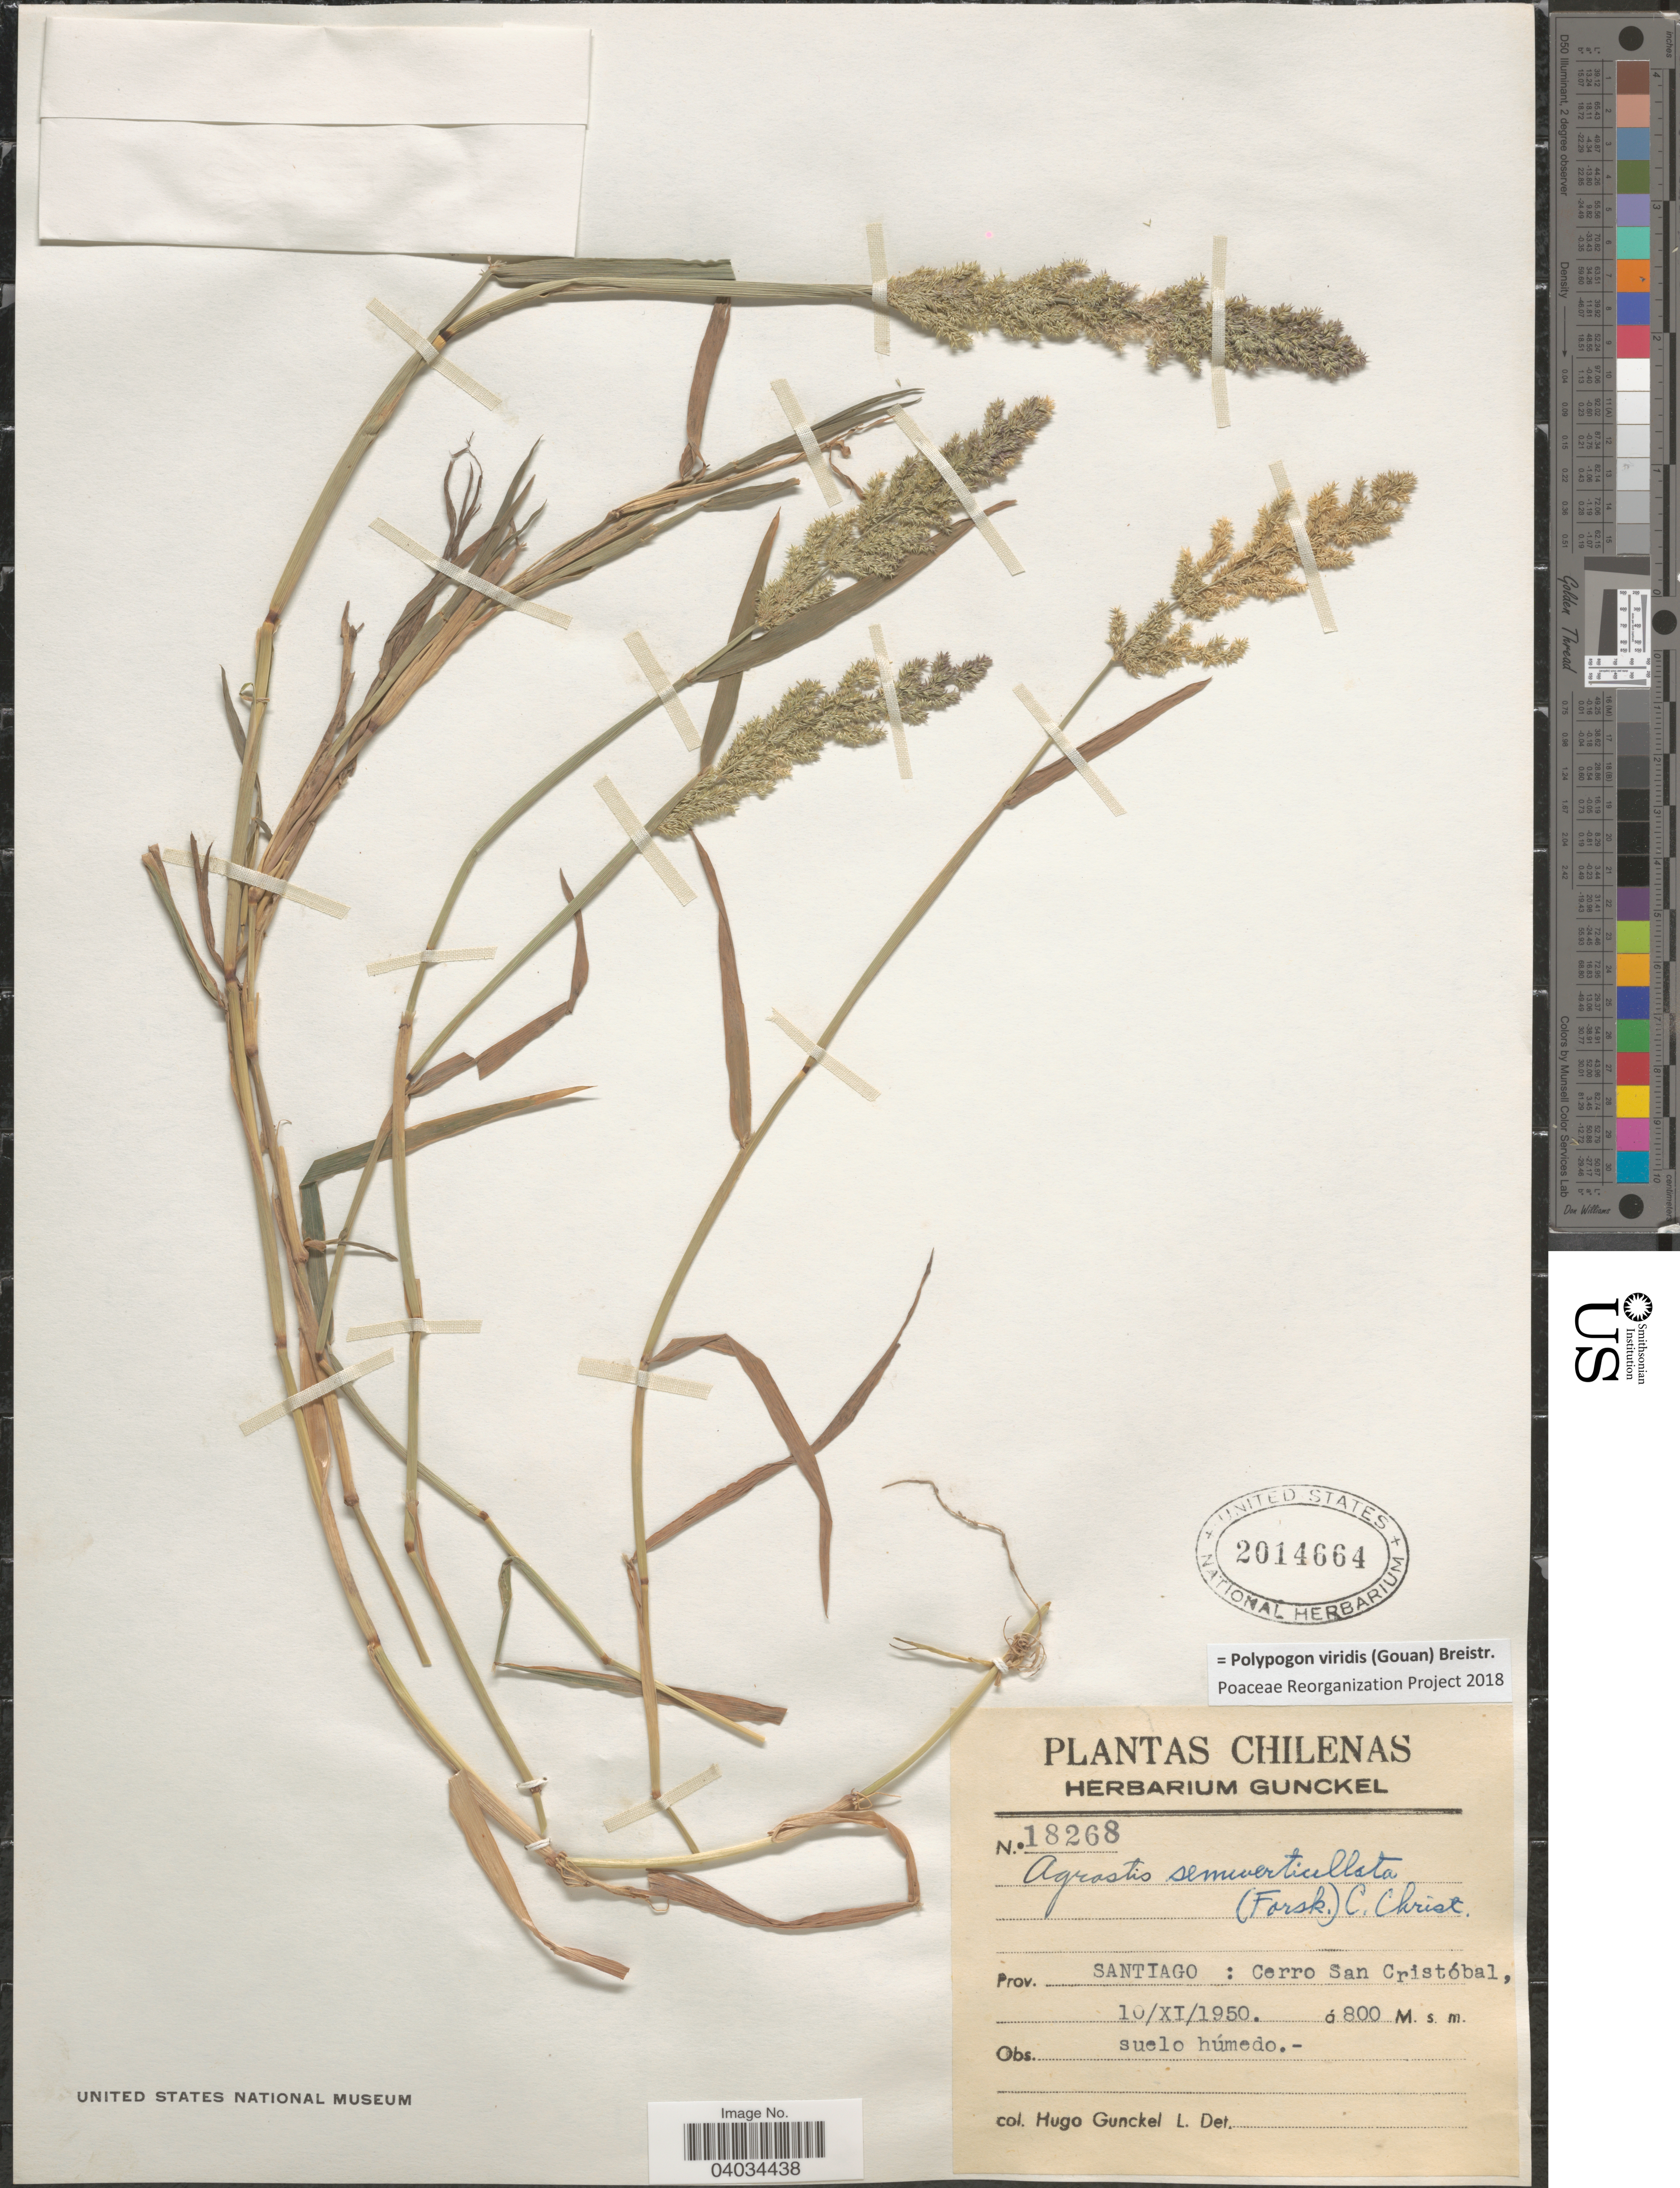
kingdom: Plantae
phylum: Tracheophyta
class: Liliopsida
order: Poales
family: Poaceae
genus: Polypogon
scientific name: Polypogon viridis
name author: (Gouan) Breistroffer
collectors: H. Gunckel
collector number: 18268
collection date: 1950-11-10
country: Chile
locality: Prov. Santiago: Cerro San Cristóbal.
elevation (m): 800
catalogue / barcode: US 2014664